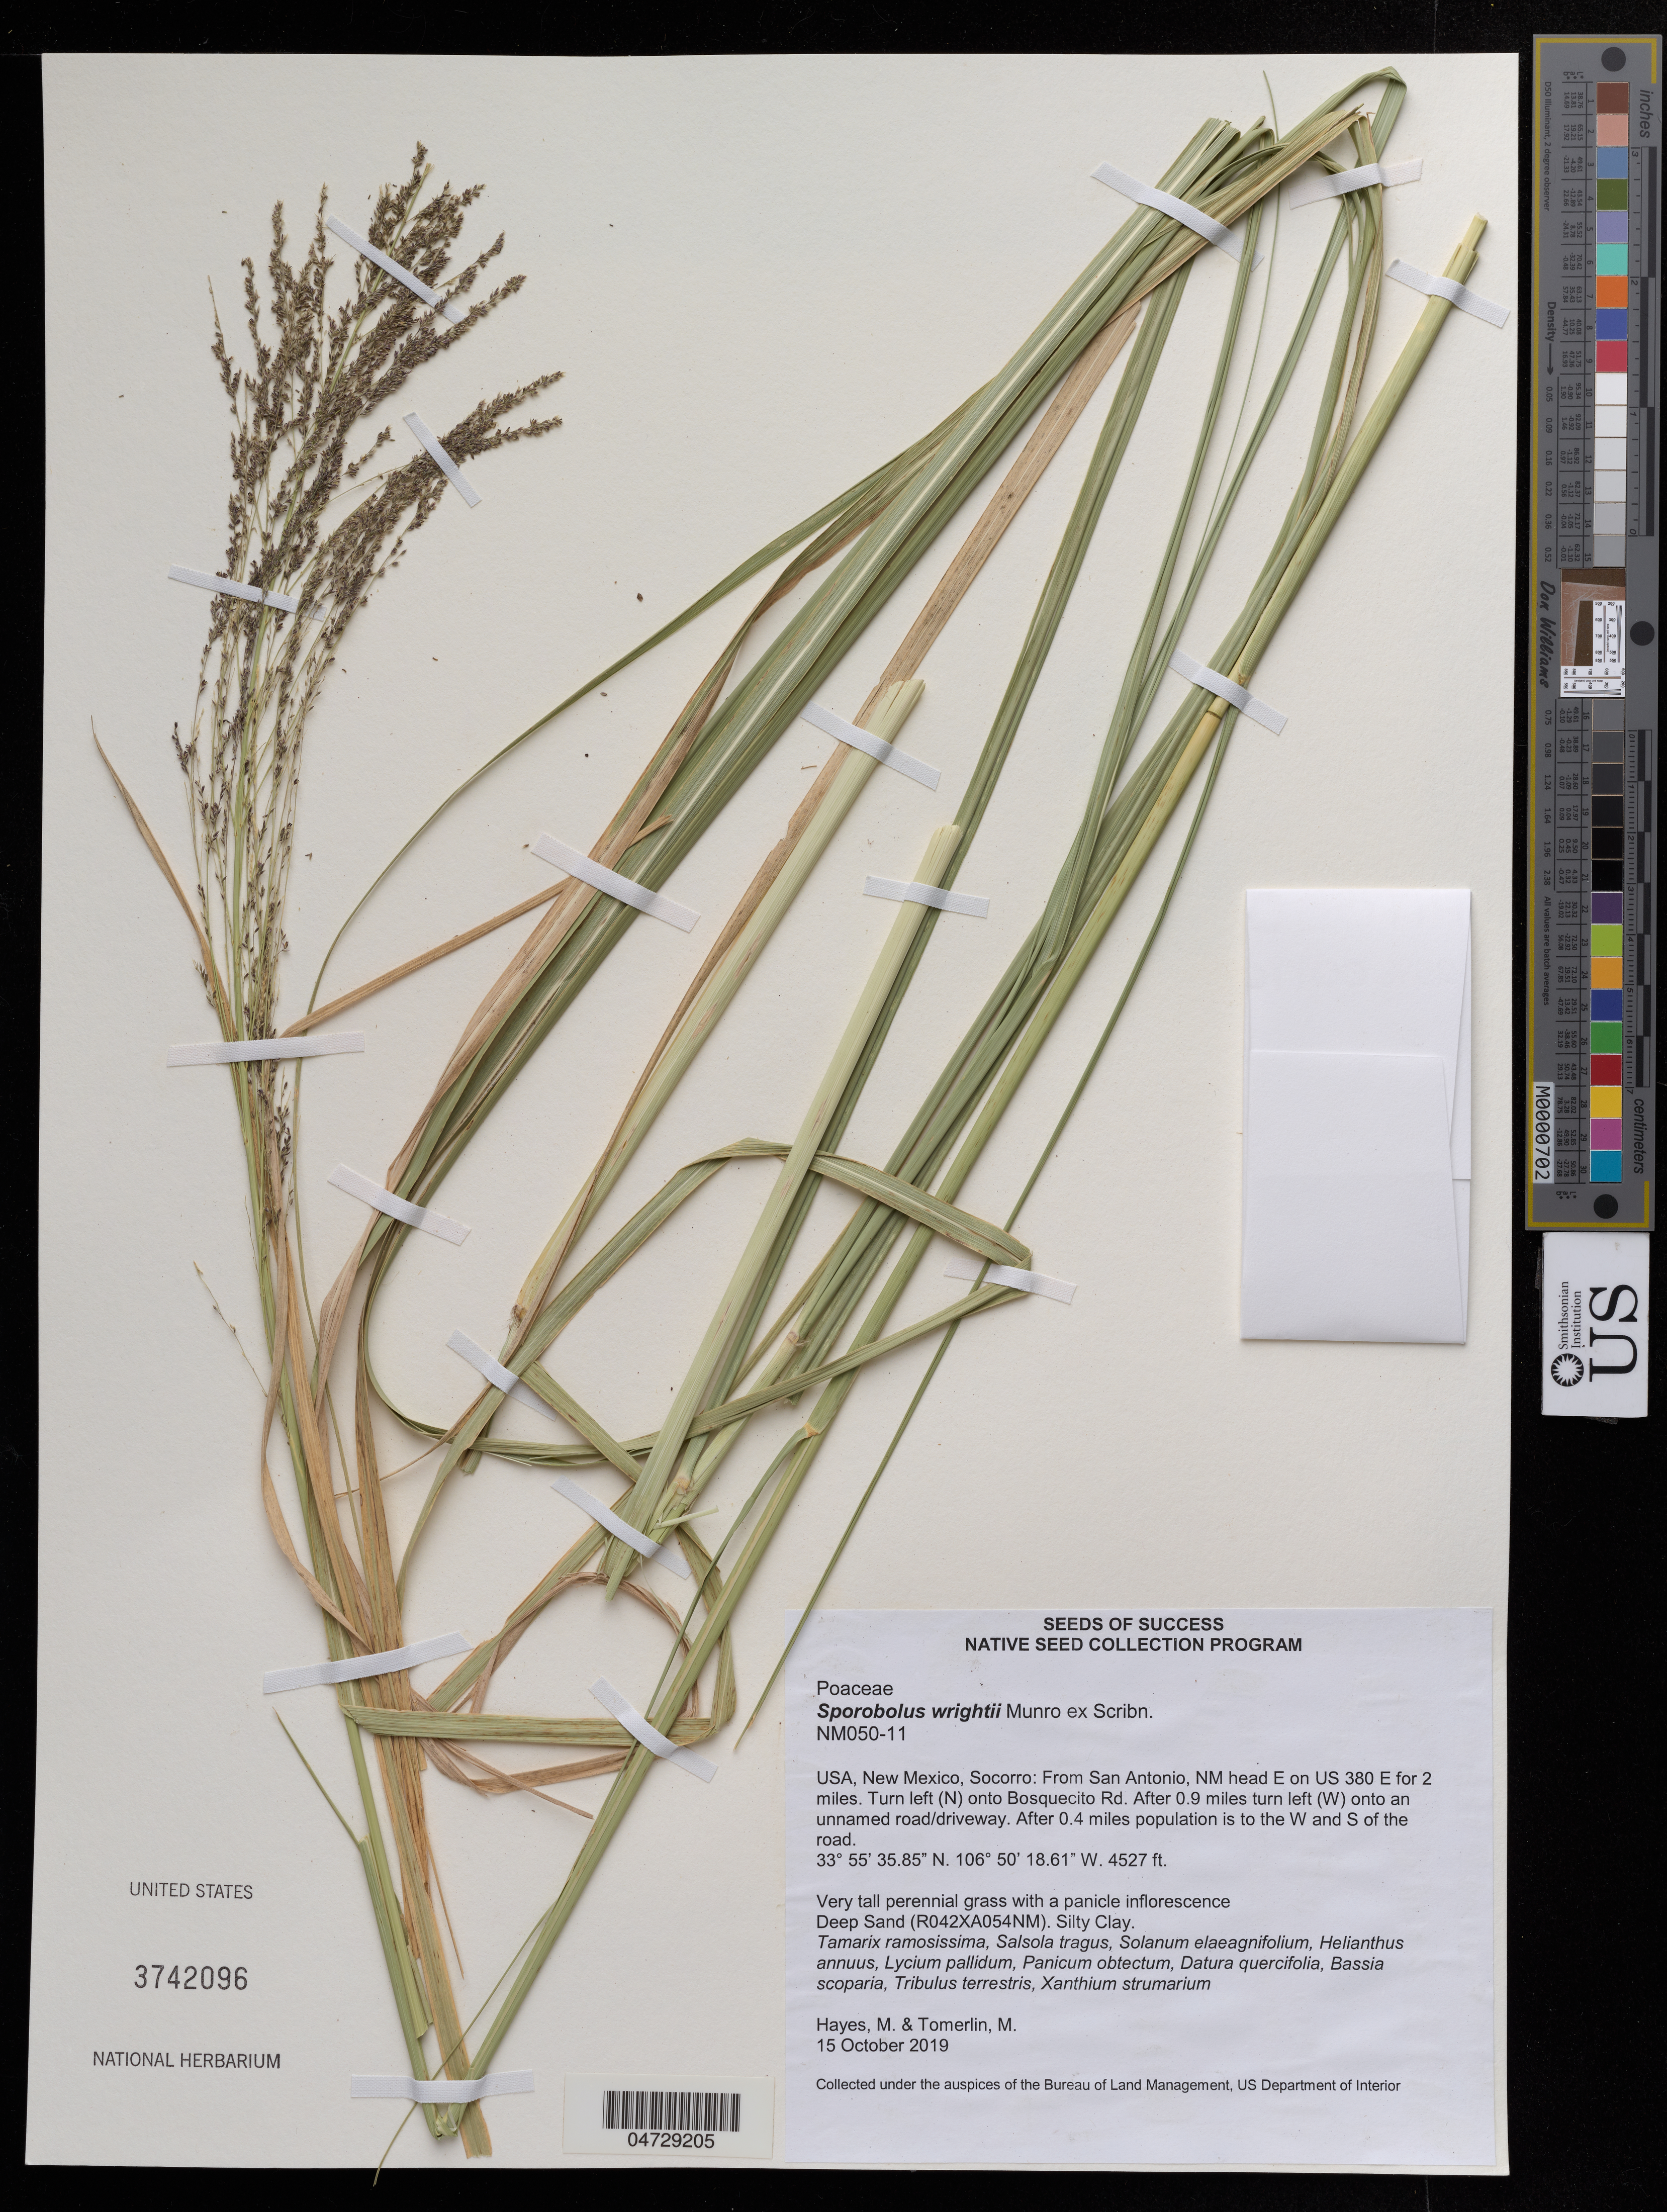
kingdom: Plantae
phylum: Tracheophyta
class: Liliopsida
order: Poales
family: Poaceae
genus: Sporobolus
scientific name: Sporobolus wrightii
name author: Munro ex Scribn.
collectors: M. Hayes & M. Tomerlin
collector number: NM050-11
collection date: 2019-10-15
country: United States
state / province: New Mexico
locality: Socorro: From San Antonio.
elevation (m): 1380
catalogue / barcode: US 3742096